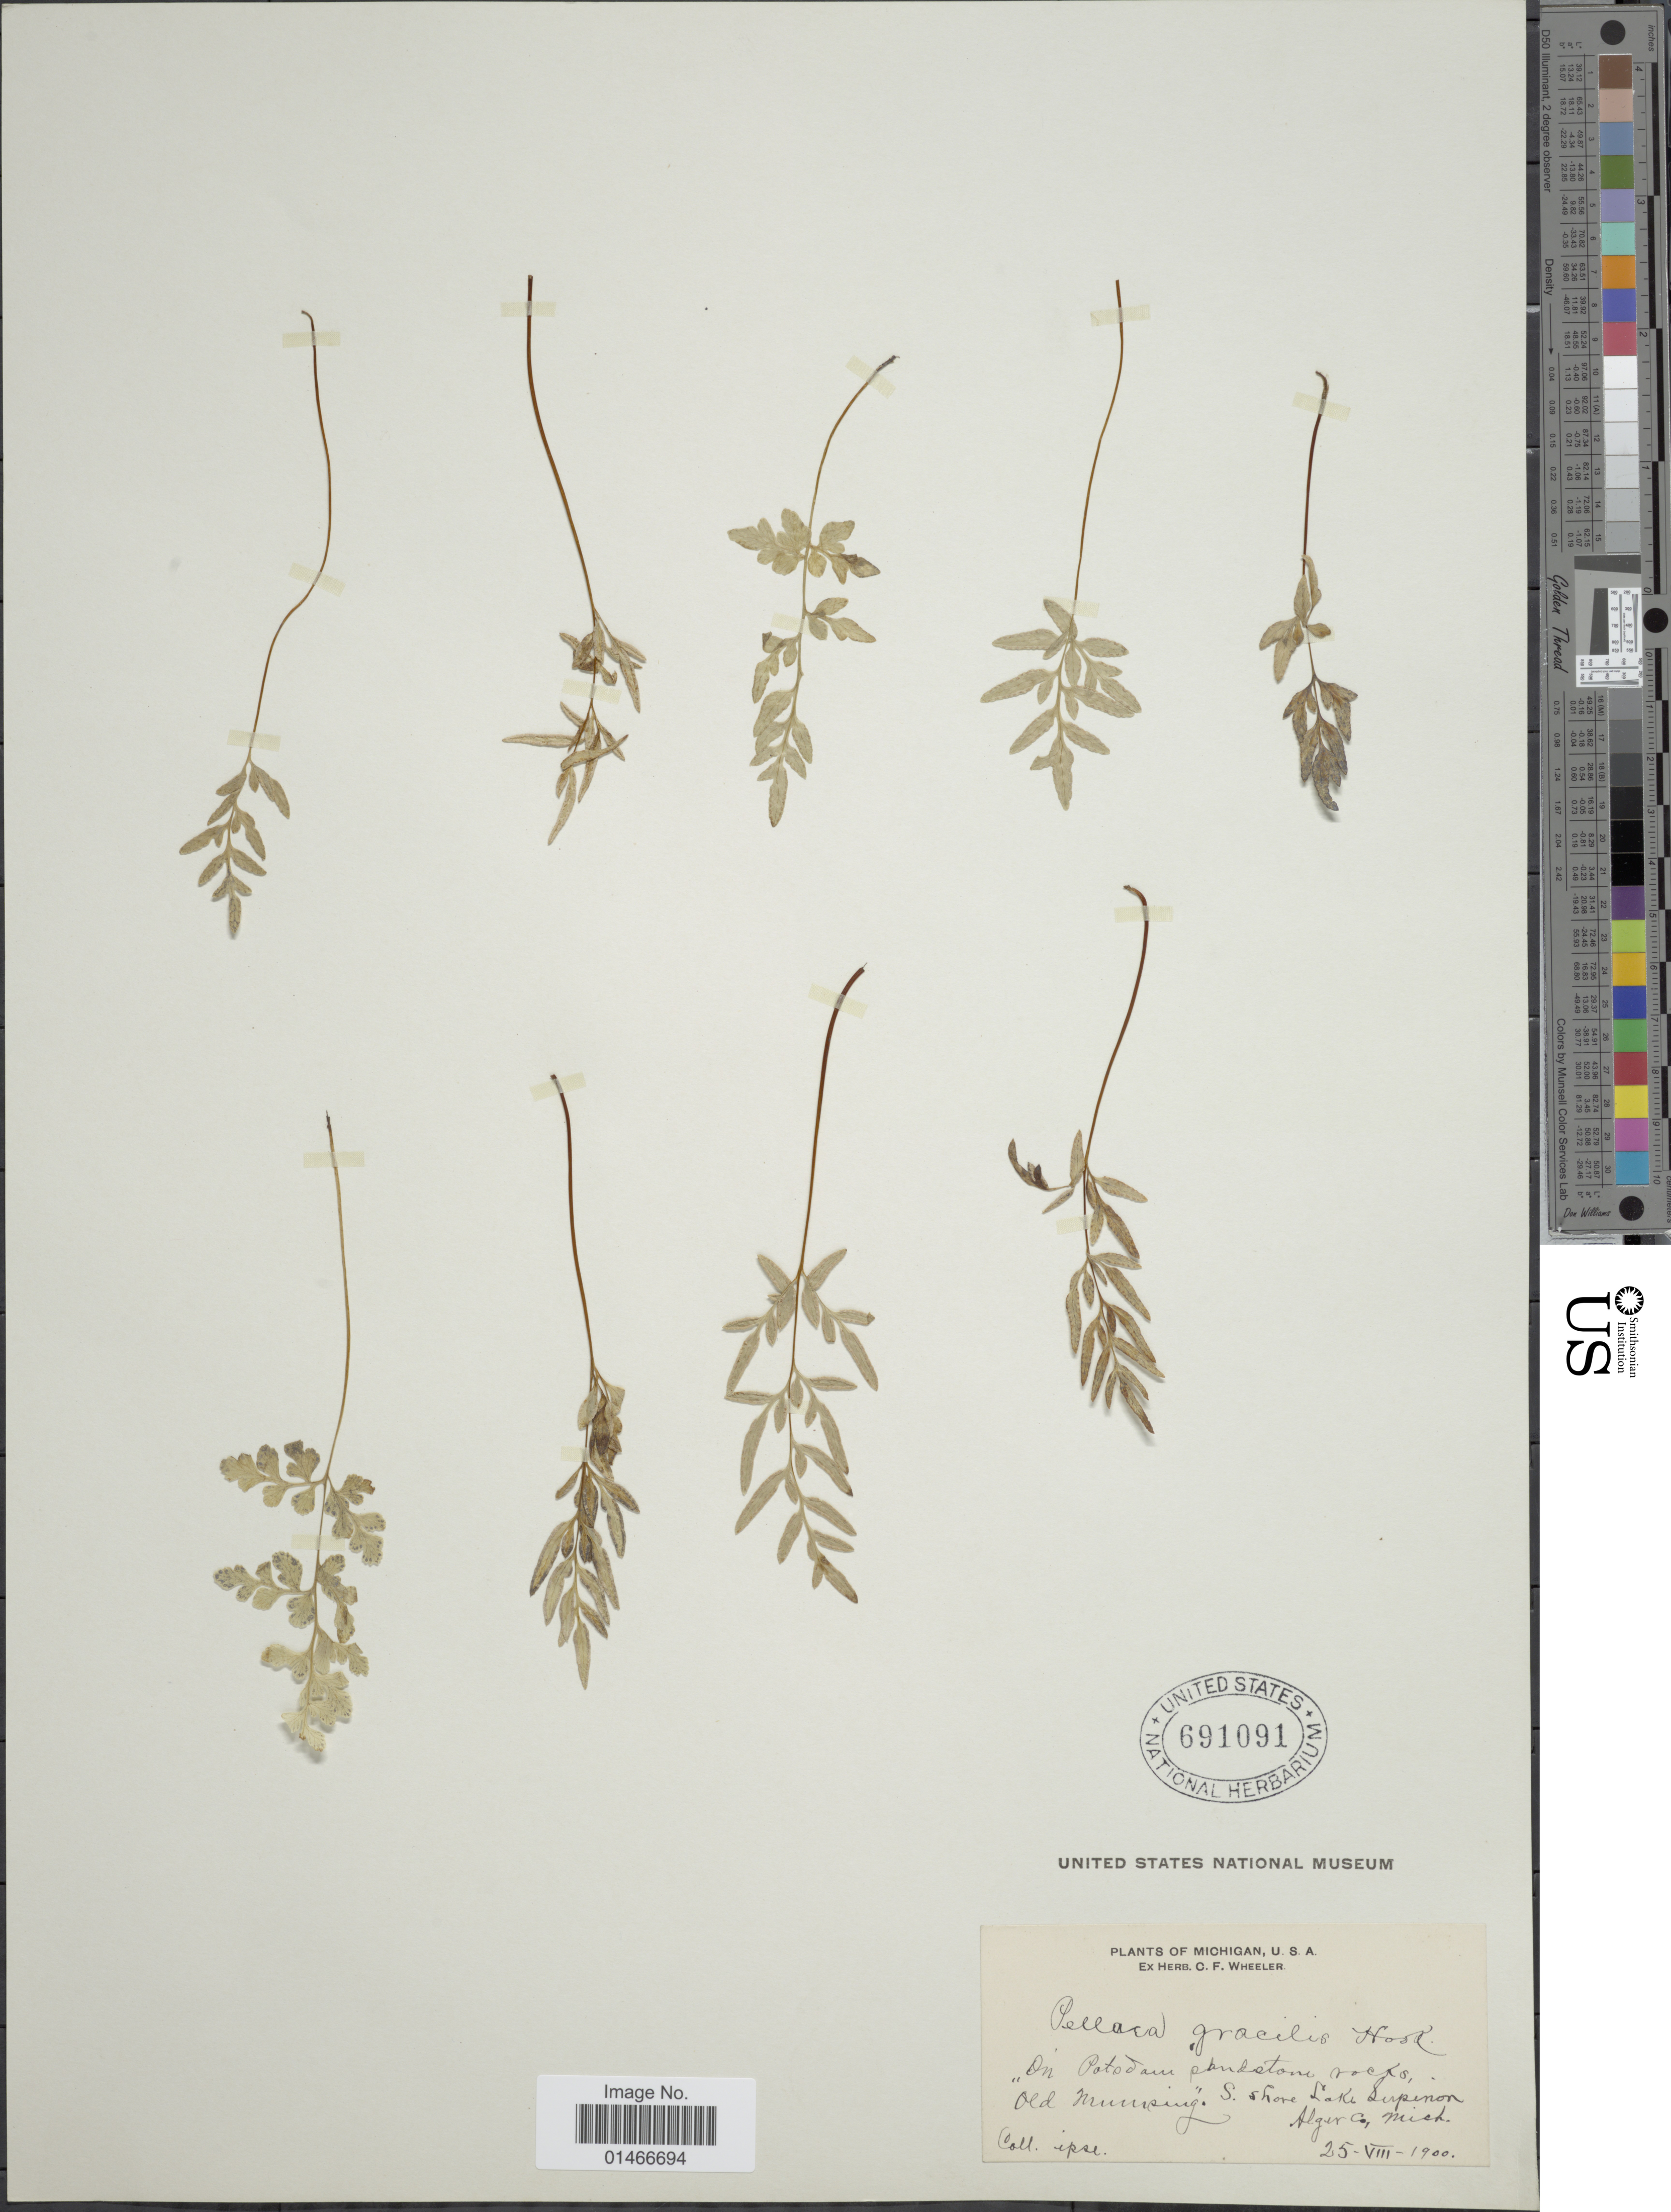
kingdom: Plantae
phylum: Tracheophyta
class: Polypodiopsida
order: Polypodiales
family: Pteridaceae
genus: Cryptogramma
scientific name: Cryptogramma stelleri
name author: (S.G. Gmel.) Prantl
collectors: C. Wheeler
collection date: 1900-08-25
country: United States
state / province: Michigan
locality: U.S.A. Old Muursing. S. shore Lake Supenon. Akger Co., Mich.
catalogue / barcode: US 691091